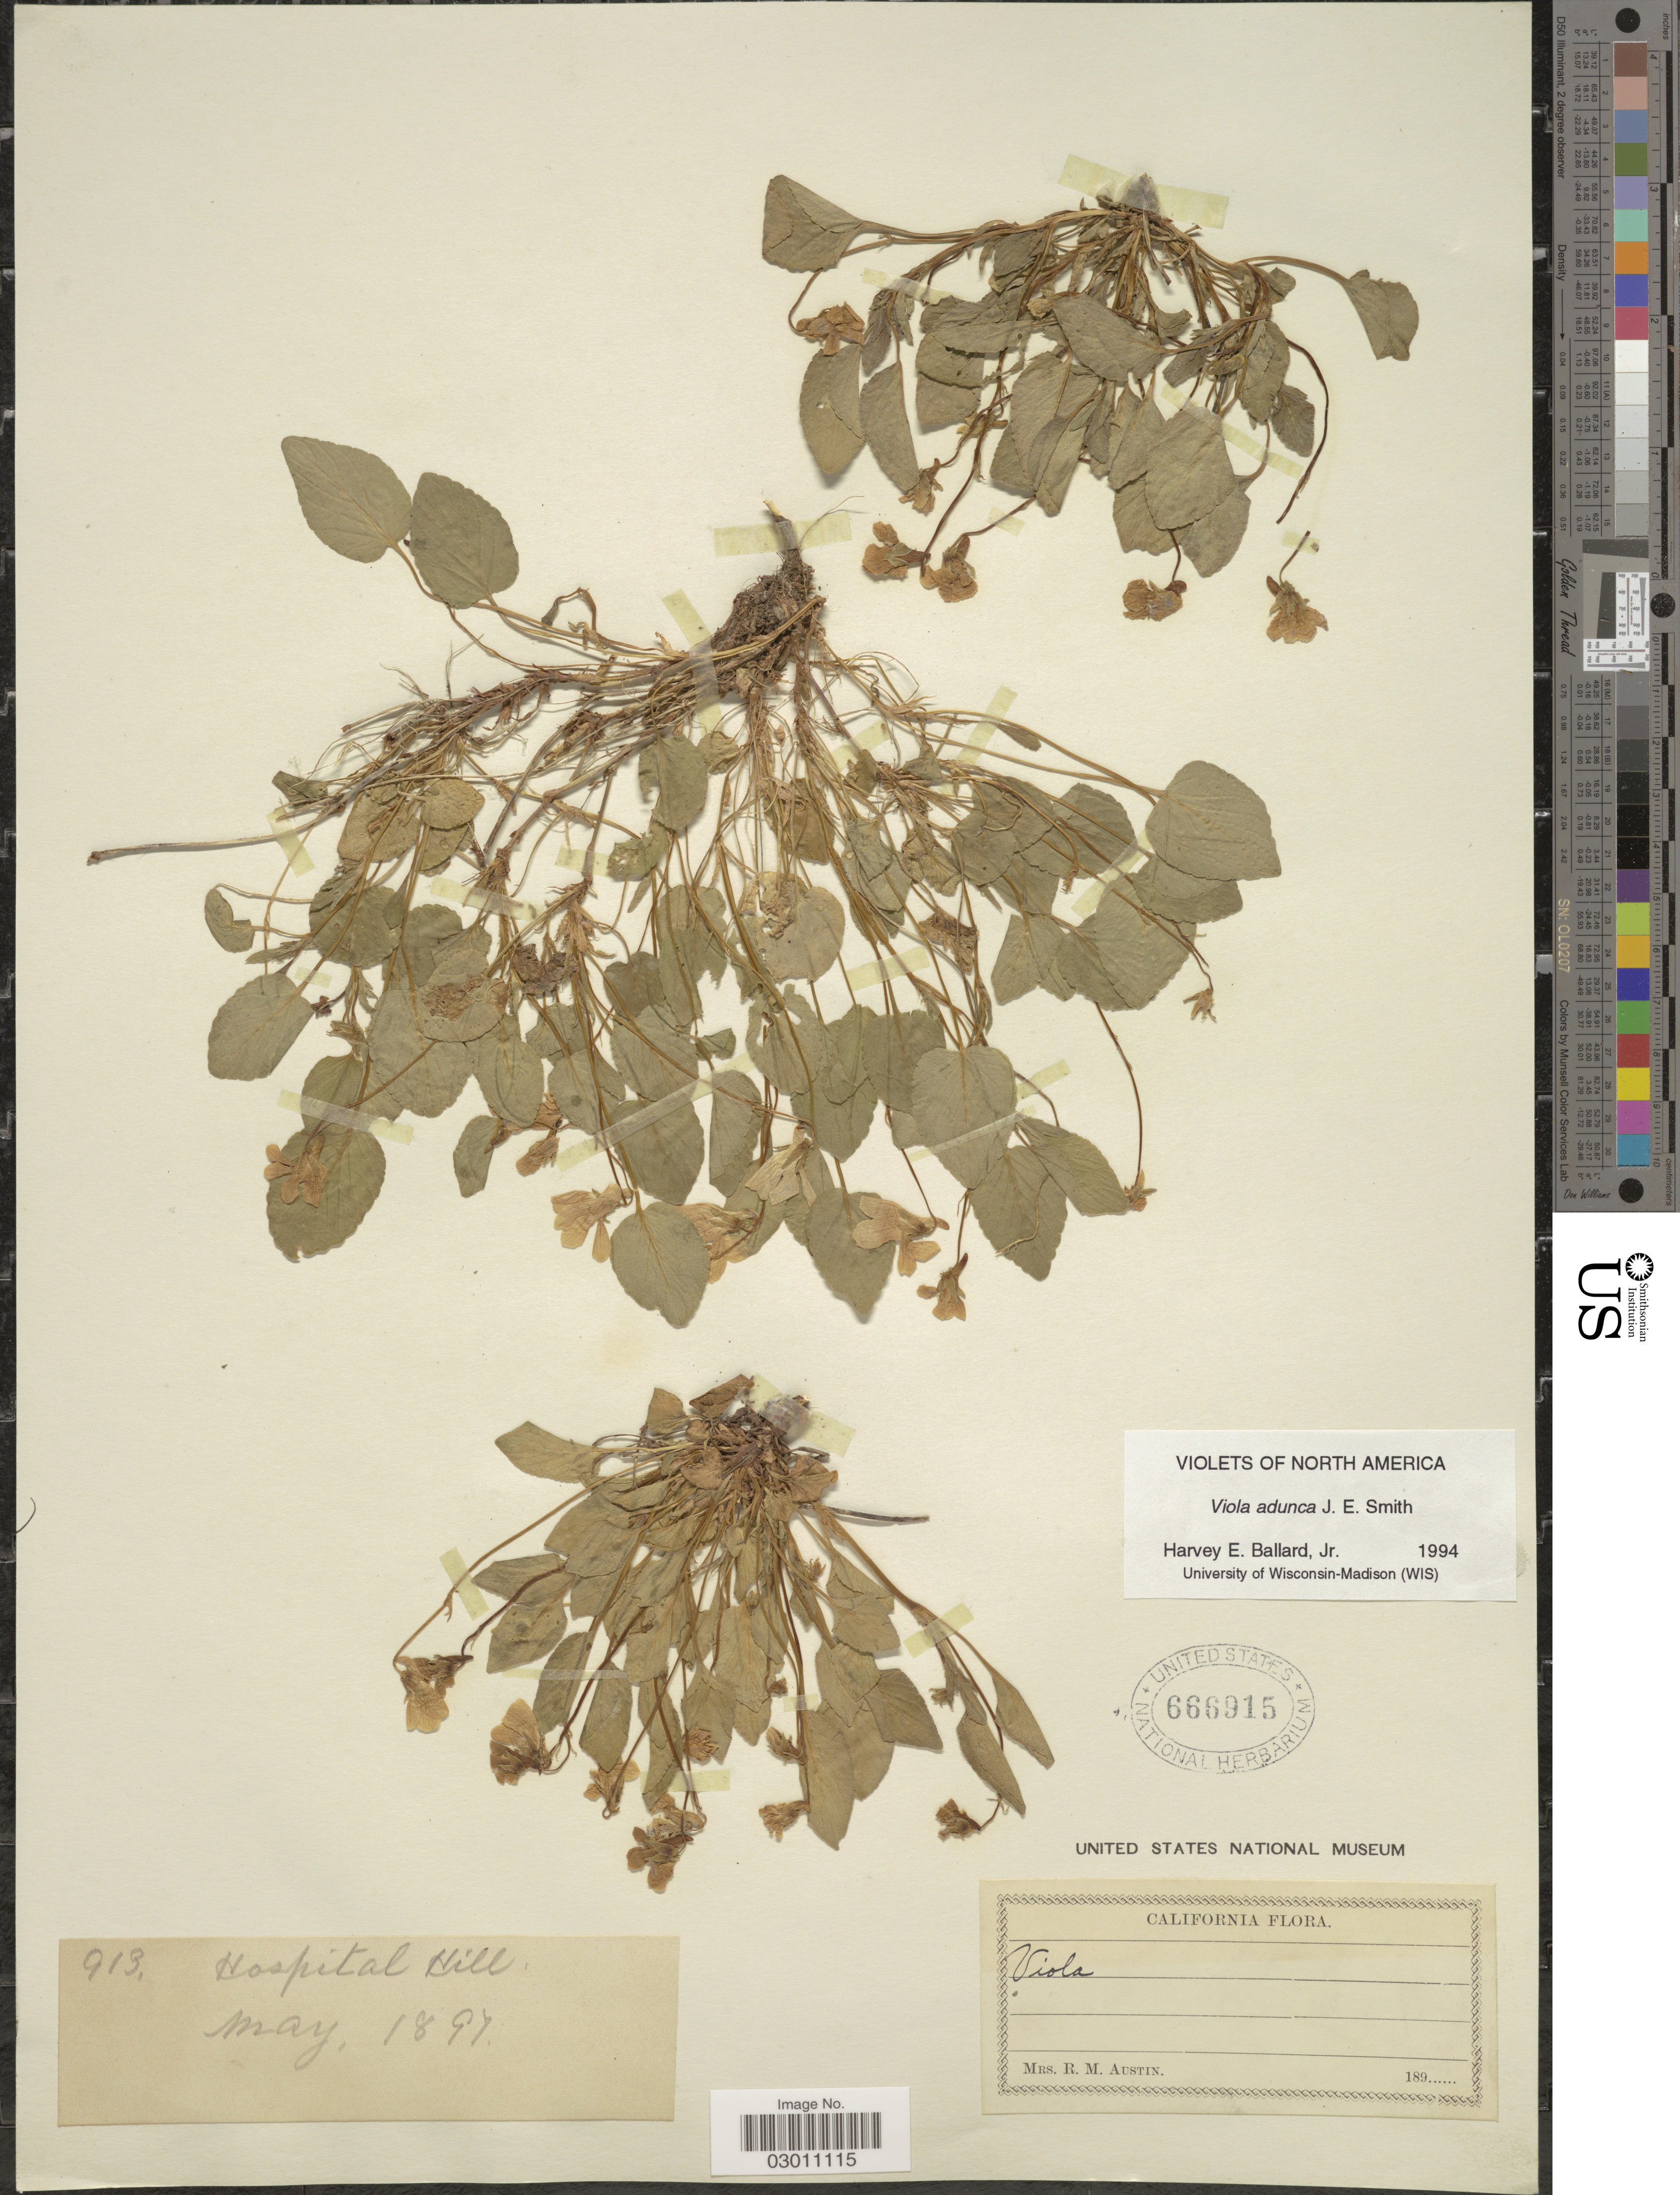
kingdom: Plantae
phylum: Tracheophyta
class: Magnoliopsida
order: Malpighiales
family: Violaceae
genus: Viola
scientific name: Viola adunca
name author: Sm.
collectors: R. Austin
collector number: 913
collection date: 1897-05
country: United States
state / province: California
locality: Hospital Hill.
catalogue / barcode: US 666915